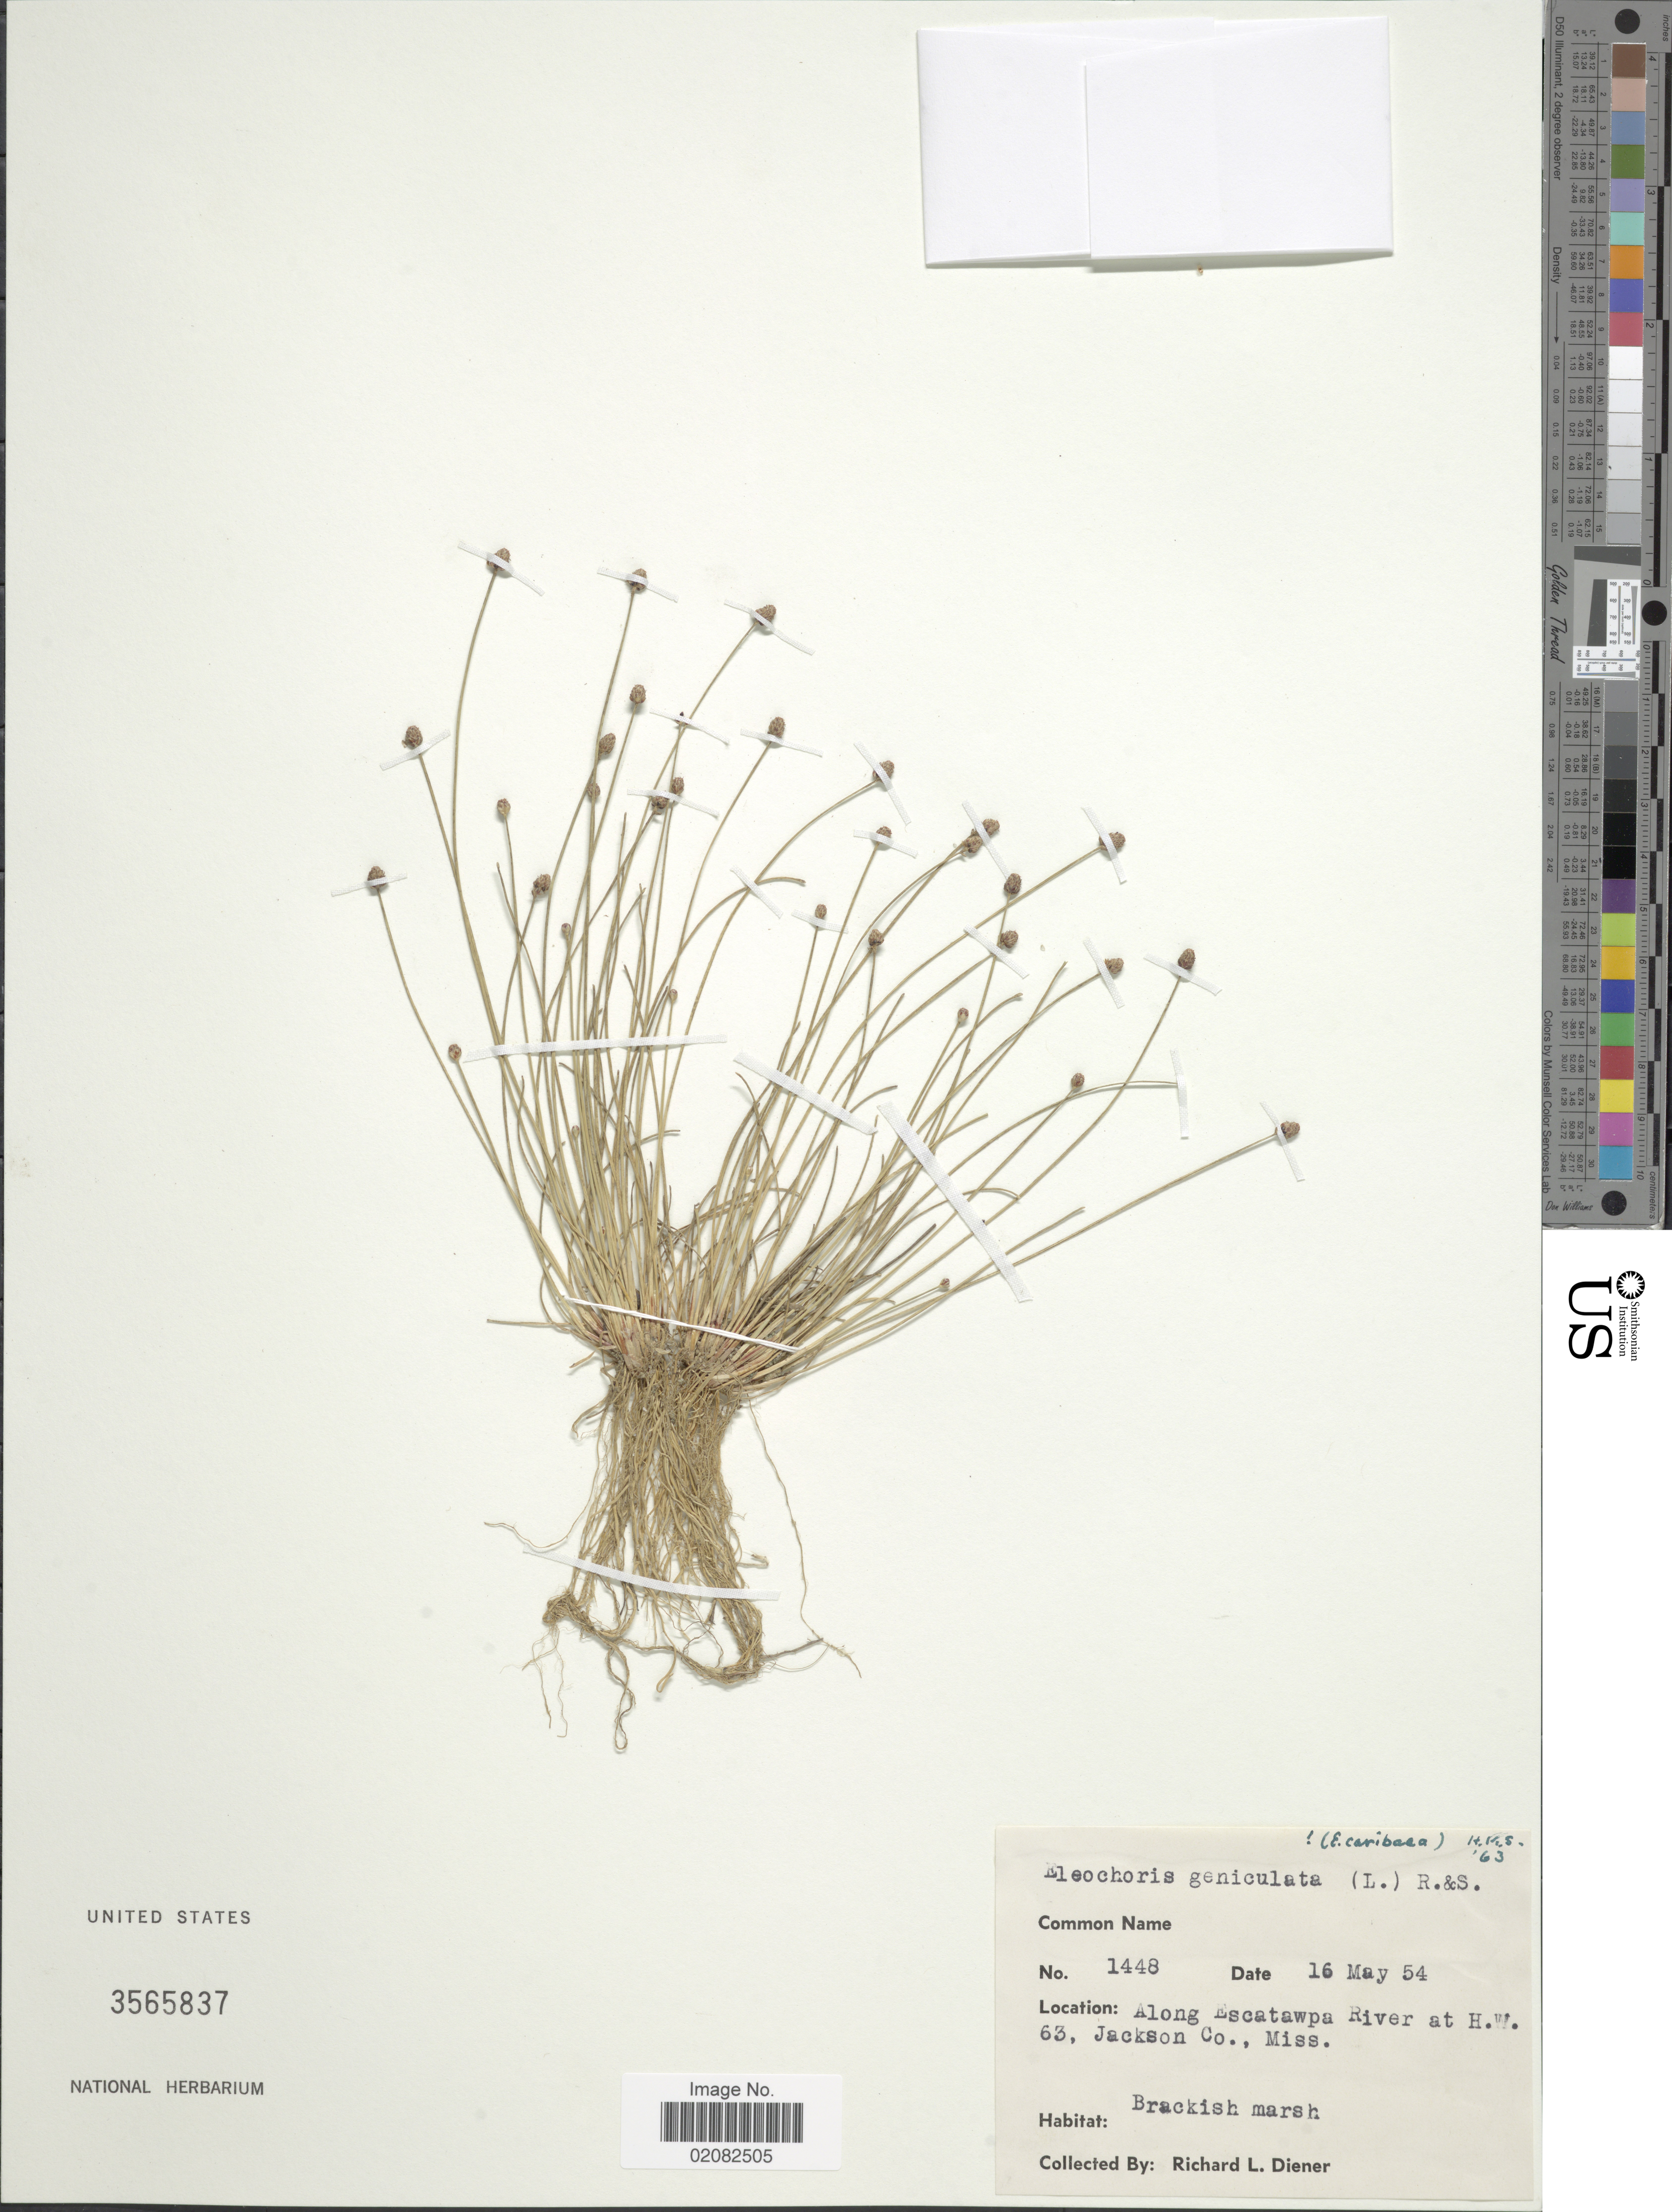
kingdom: Plantae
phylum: Tracheophyta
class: Liliopsida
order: Poales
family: Cyperaceae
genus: Eleocharis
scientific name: Eleocharis geniculata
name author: (L.) Roem. & Schult.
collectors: R. Diener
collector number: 1448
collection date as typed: Transcribed d/m/y: 16/5/54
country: United States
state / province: Mississippi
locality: Along Escatawpa River at H.W. 63, Jackson Co., Miss.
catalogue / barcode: US 3565837